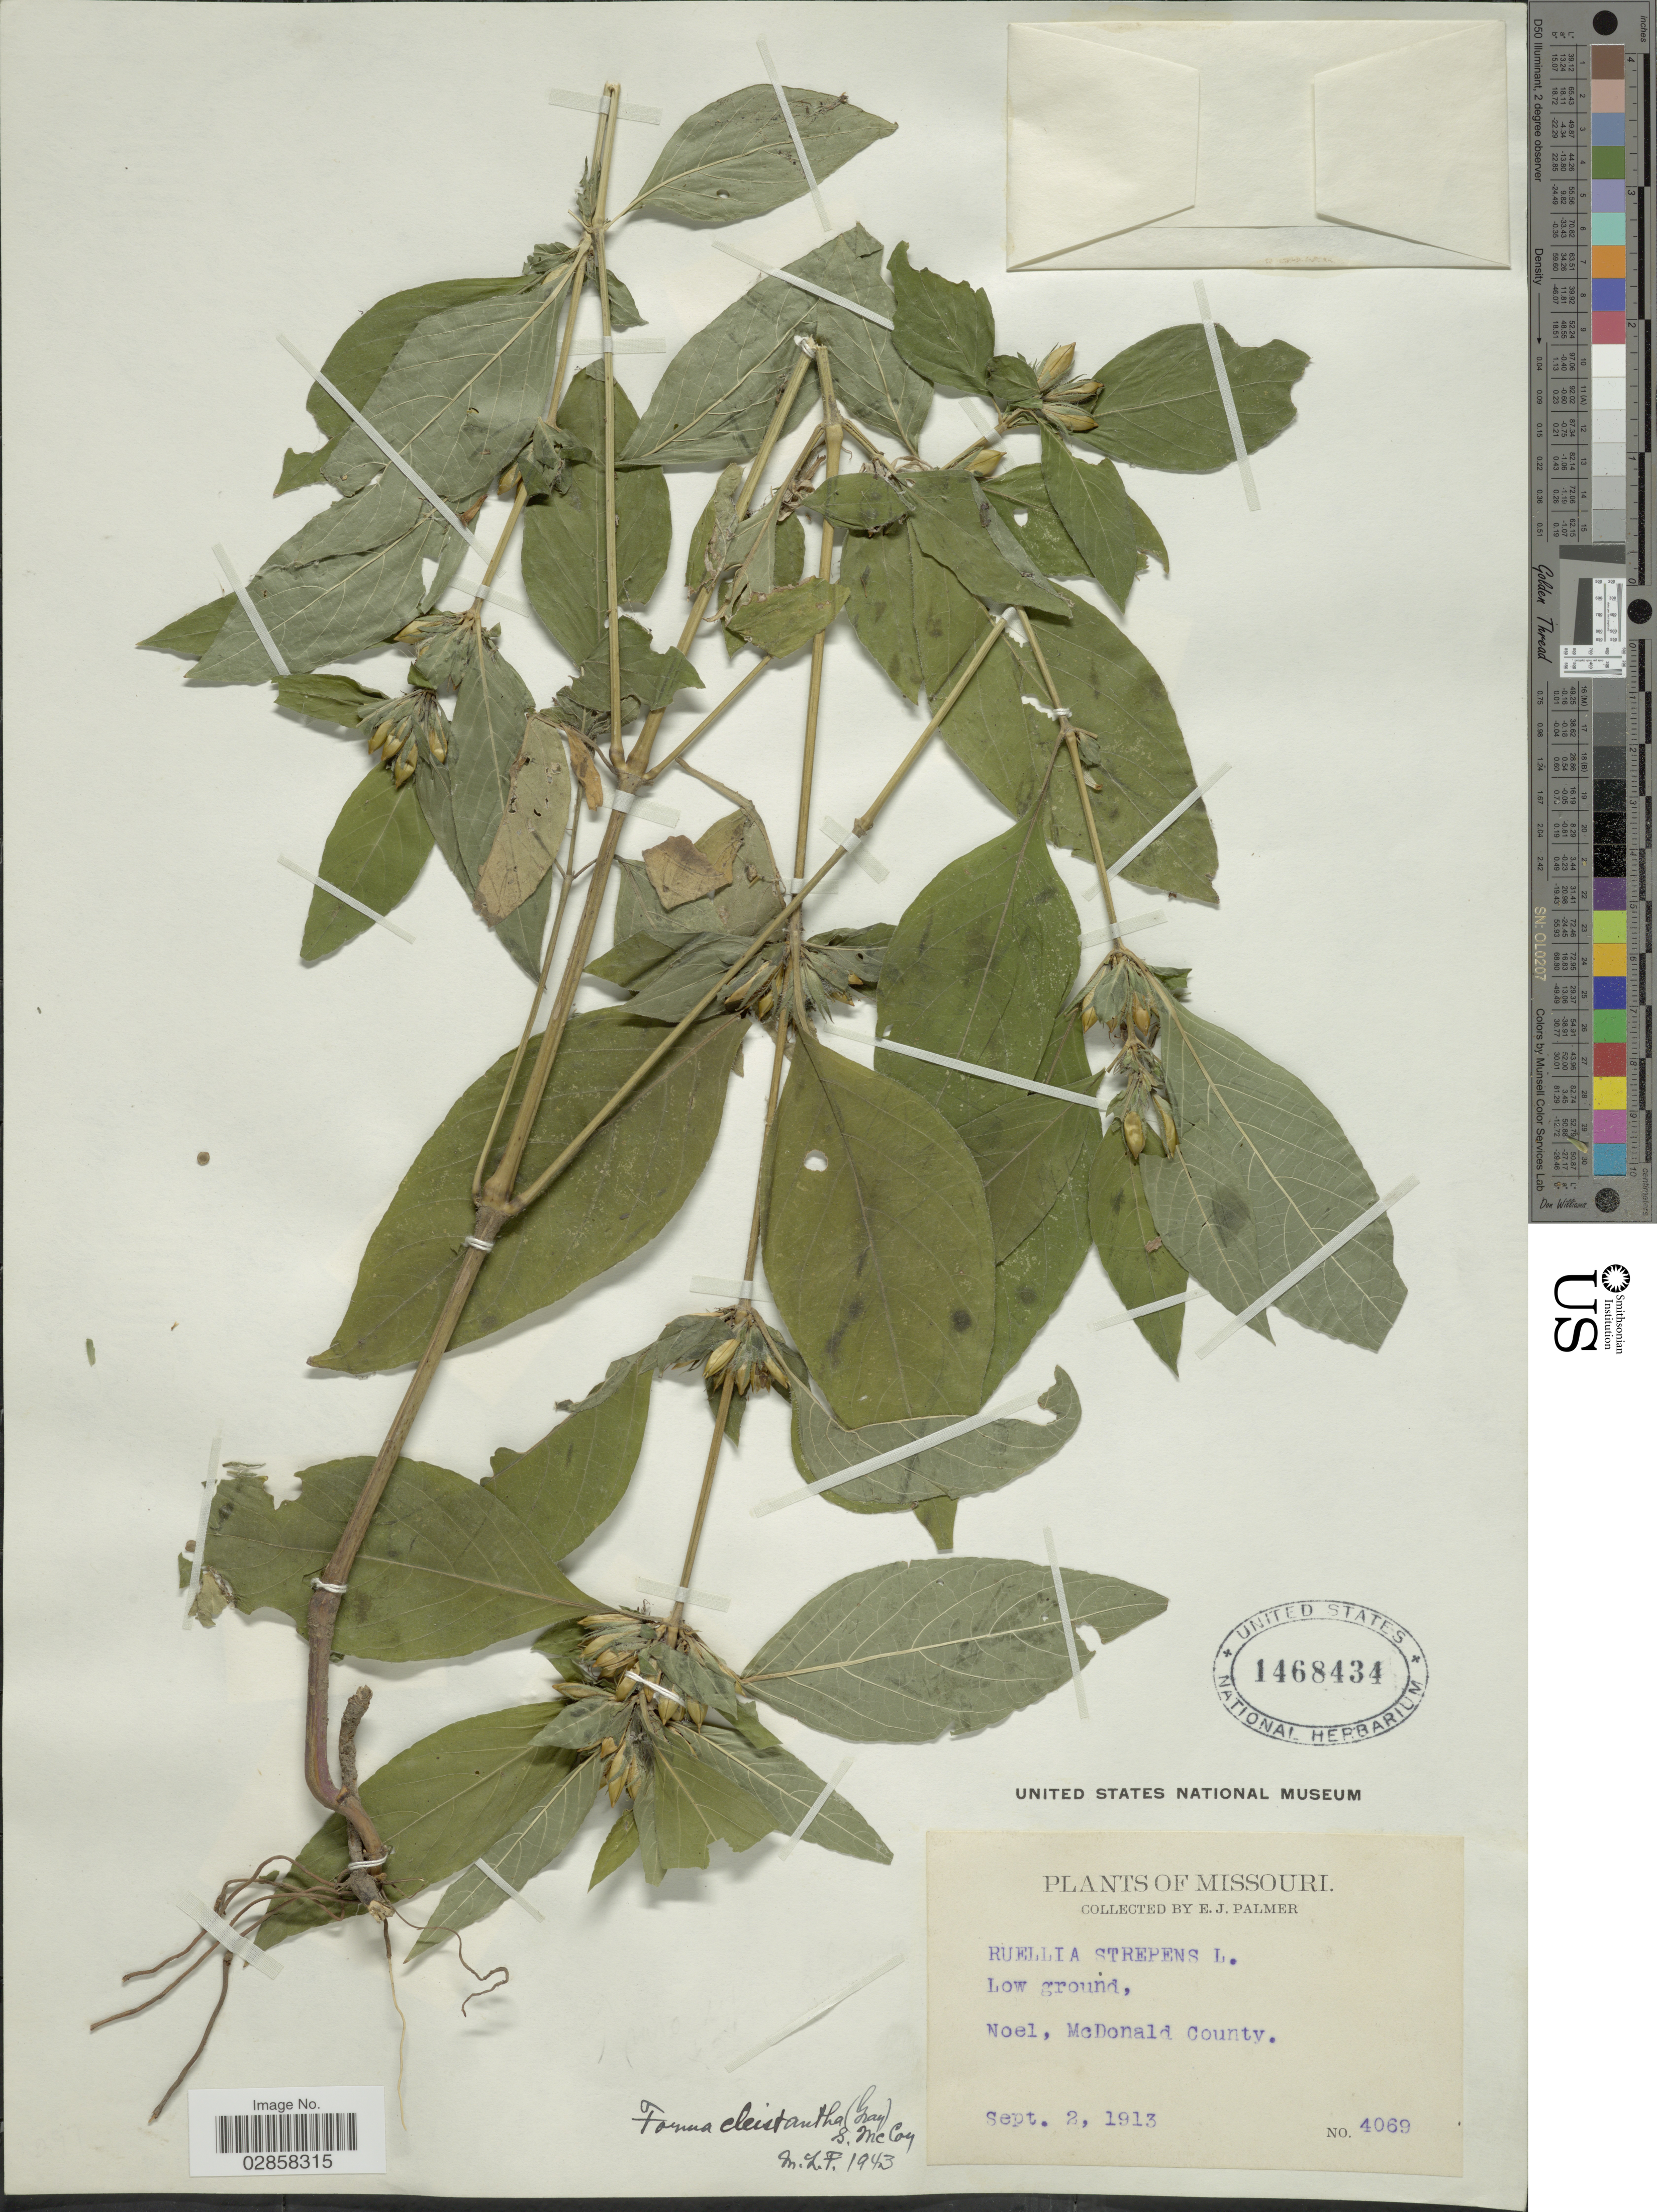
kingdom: Plantae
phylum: Tracheophyta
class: Magnoliopsida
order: Lamiales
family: Acanthaceae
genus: Ruellia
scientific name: Ruellia strepens f. cleistantha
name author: (A. Gray) S. McCoy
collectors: E. J. Palmer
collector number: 4069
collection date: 1913-09-02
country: United States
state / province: Missouri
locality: Noel, McDonald County.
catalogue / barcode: US 1468434